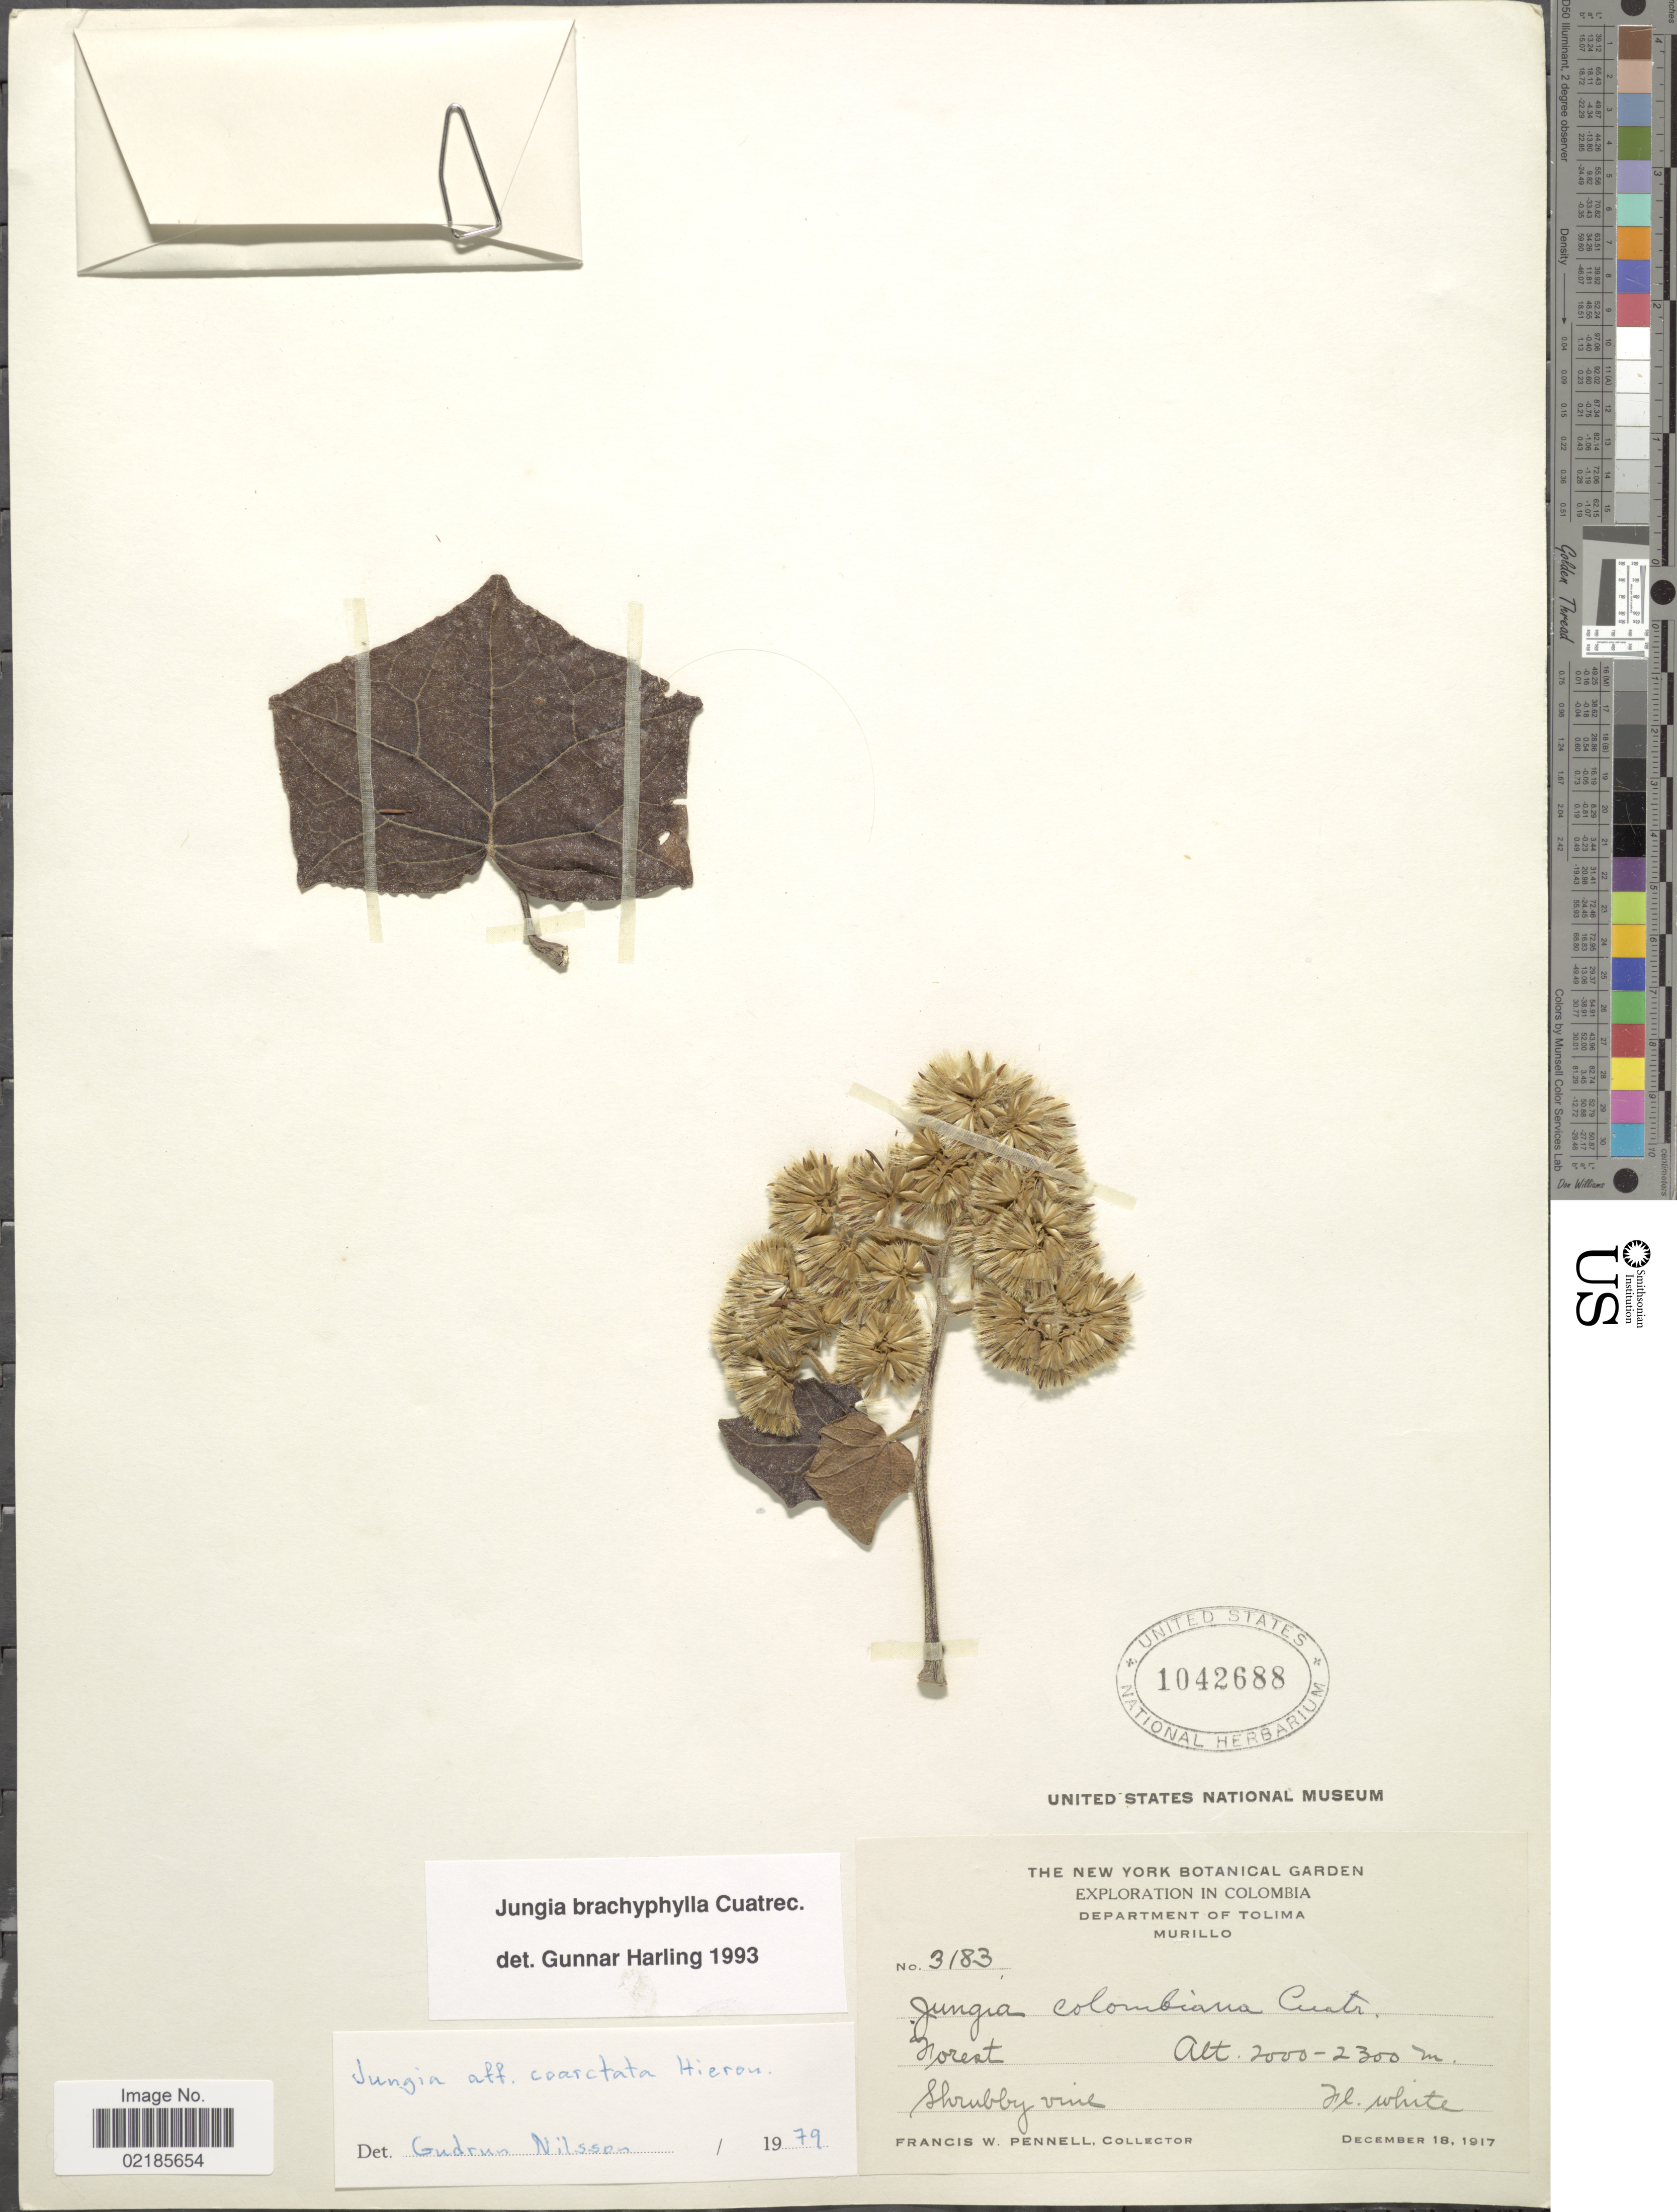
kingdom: Plantae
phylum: Tracheophyta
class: Magnoliopsida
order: Asterales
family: Asteraceae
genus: Jungia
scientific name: Jungia brachyphylla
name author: Cuatrec.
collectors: F. W. Pennell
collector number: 3183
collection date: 1917-12-18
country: Colombia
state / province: Tolima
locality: Murillo, Forest, shrubby vine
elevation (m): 2000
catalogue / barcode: US 1042688